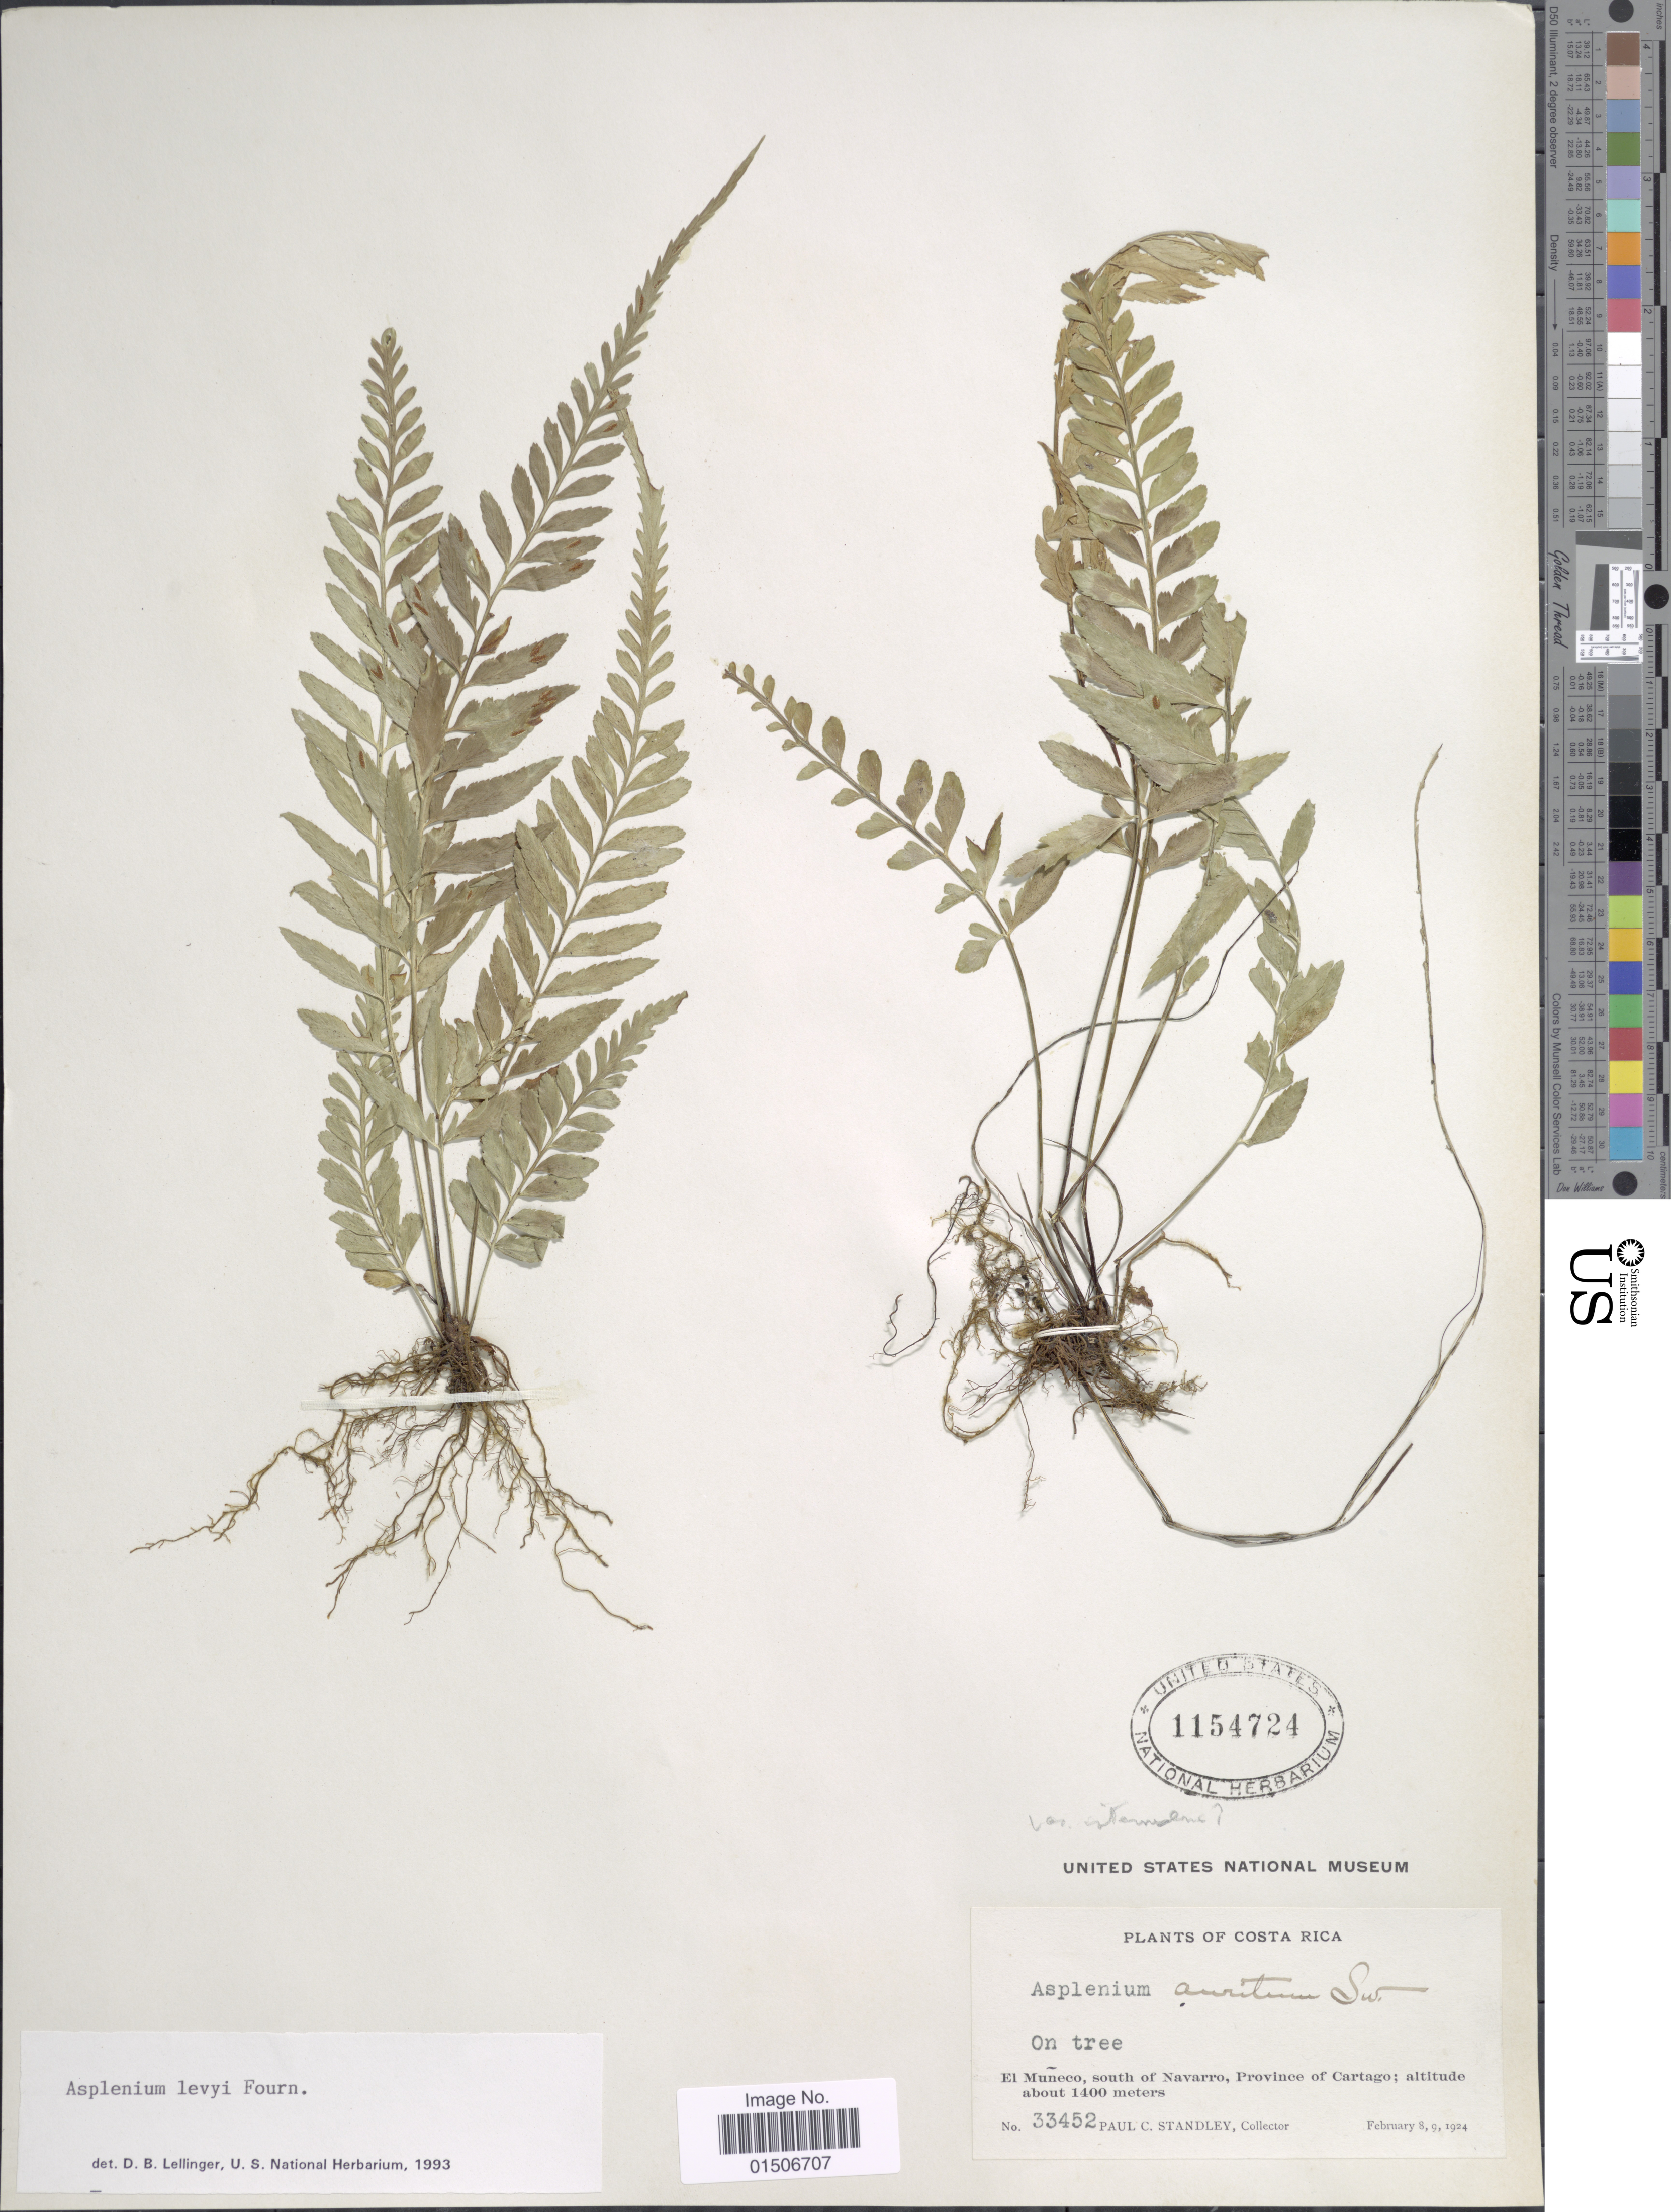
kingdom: Plantae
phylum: Tracheophyta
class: Polypodiopsida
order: Polypodiales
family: Aspleniaceae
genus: Asplenium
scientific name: Asplenium levyi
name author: E. Fourn.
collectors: P. C. Standley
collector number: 33452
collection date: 1924-02-08/1924-02-09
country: Costa Rica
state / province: Cartago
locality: El Muñeco, south of Navarro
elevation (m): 1400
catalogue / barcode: US 1154724